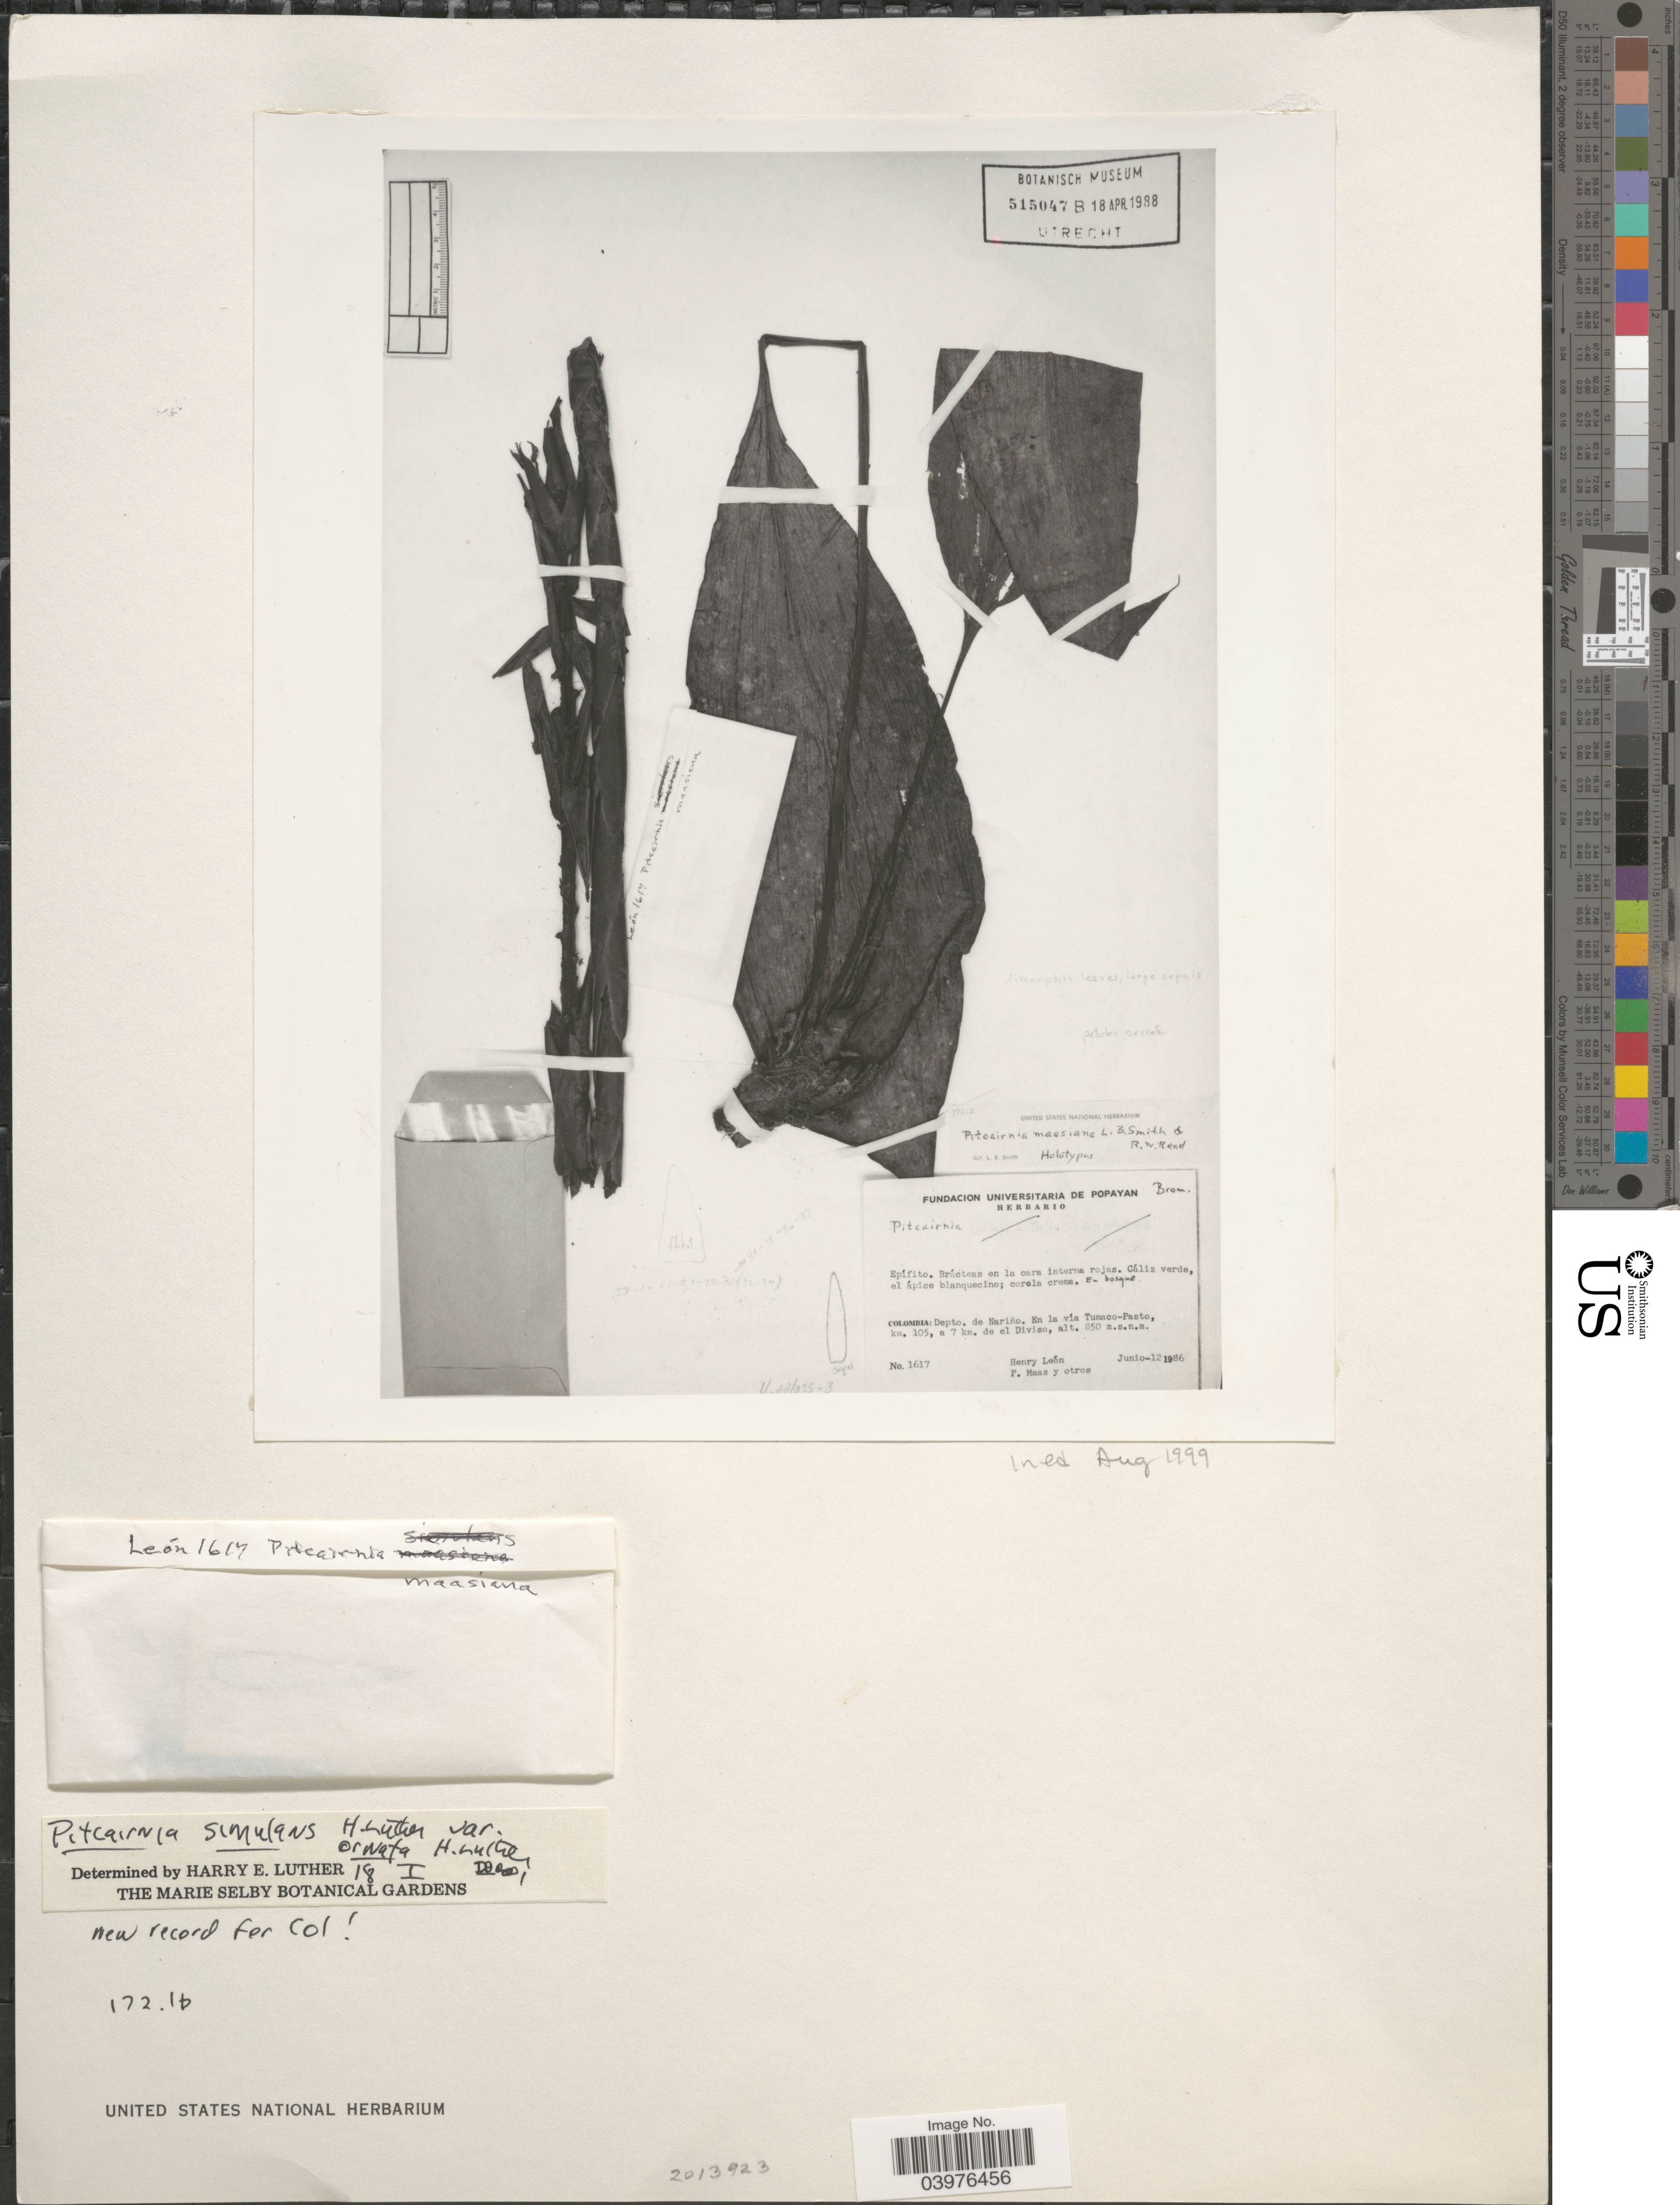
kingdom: Plantae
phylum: Tracheophyta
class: Liliopsida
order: Poales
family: Bromeliaceae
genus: Pitcairnia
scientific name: Pitcairnia simulans var. ornata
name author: H. Luther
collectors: Henry Leon, P. Maas & et al.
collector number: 1617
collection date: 1986-06-12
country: Colombia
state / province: Nariño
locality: Depto. de Nariño. En la vía Tumaco-Pasto, km. 105, a 7 km. de el Diviso.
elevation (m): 850